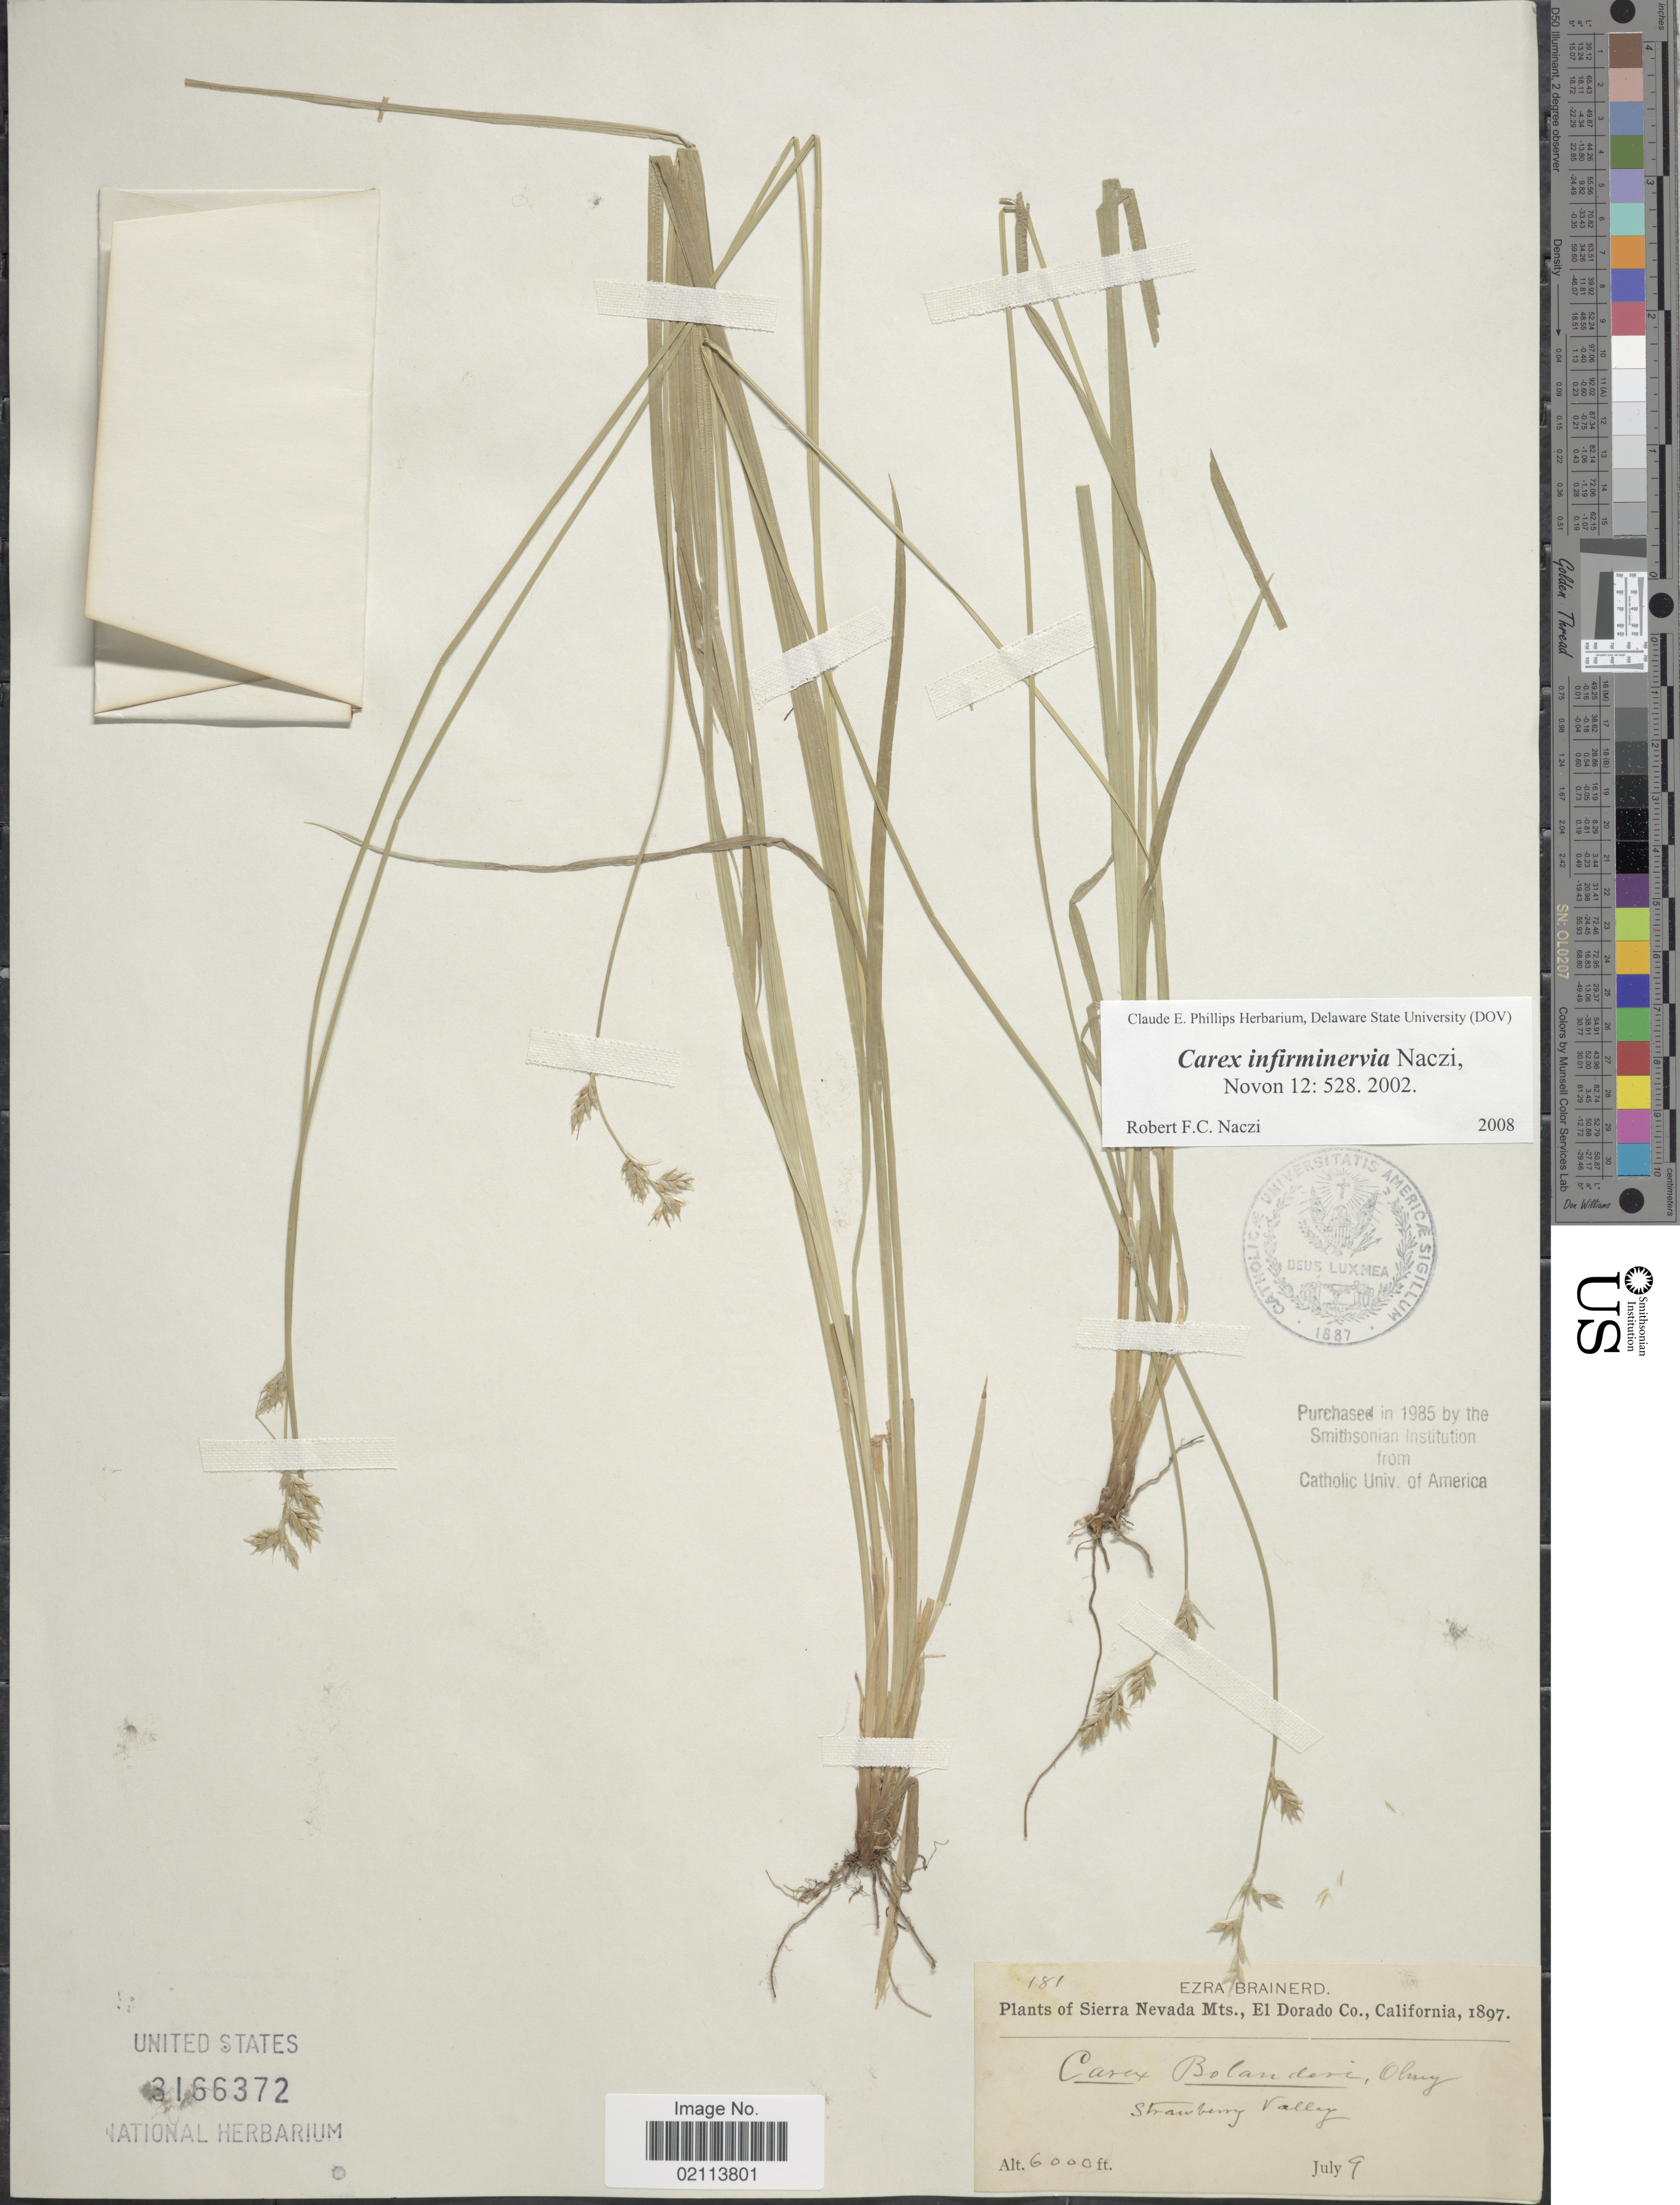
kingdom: Plantae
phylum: Tracheophyta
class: Liliopsida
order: Poales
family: Cyperaceae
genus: Carex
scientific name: Carex infirminervia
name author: Naczi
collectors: E. Brainerd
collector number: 181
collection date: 1897-07-09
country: United States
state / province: California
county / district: El Dorado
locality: Sierra Nevada Mts., El Dorado Co., California, Strawberry Valley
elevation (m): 1829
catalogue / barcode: US 3166372